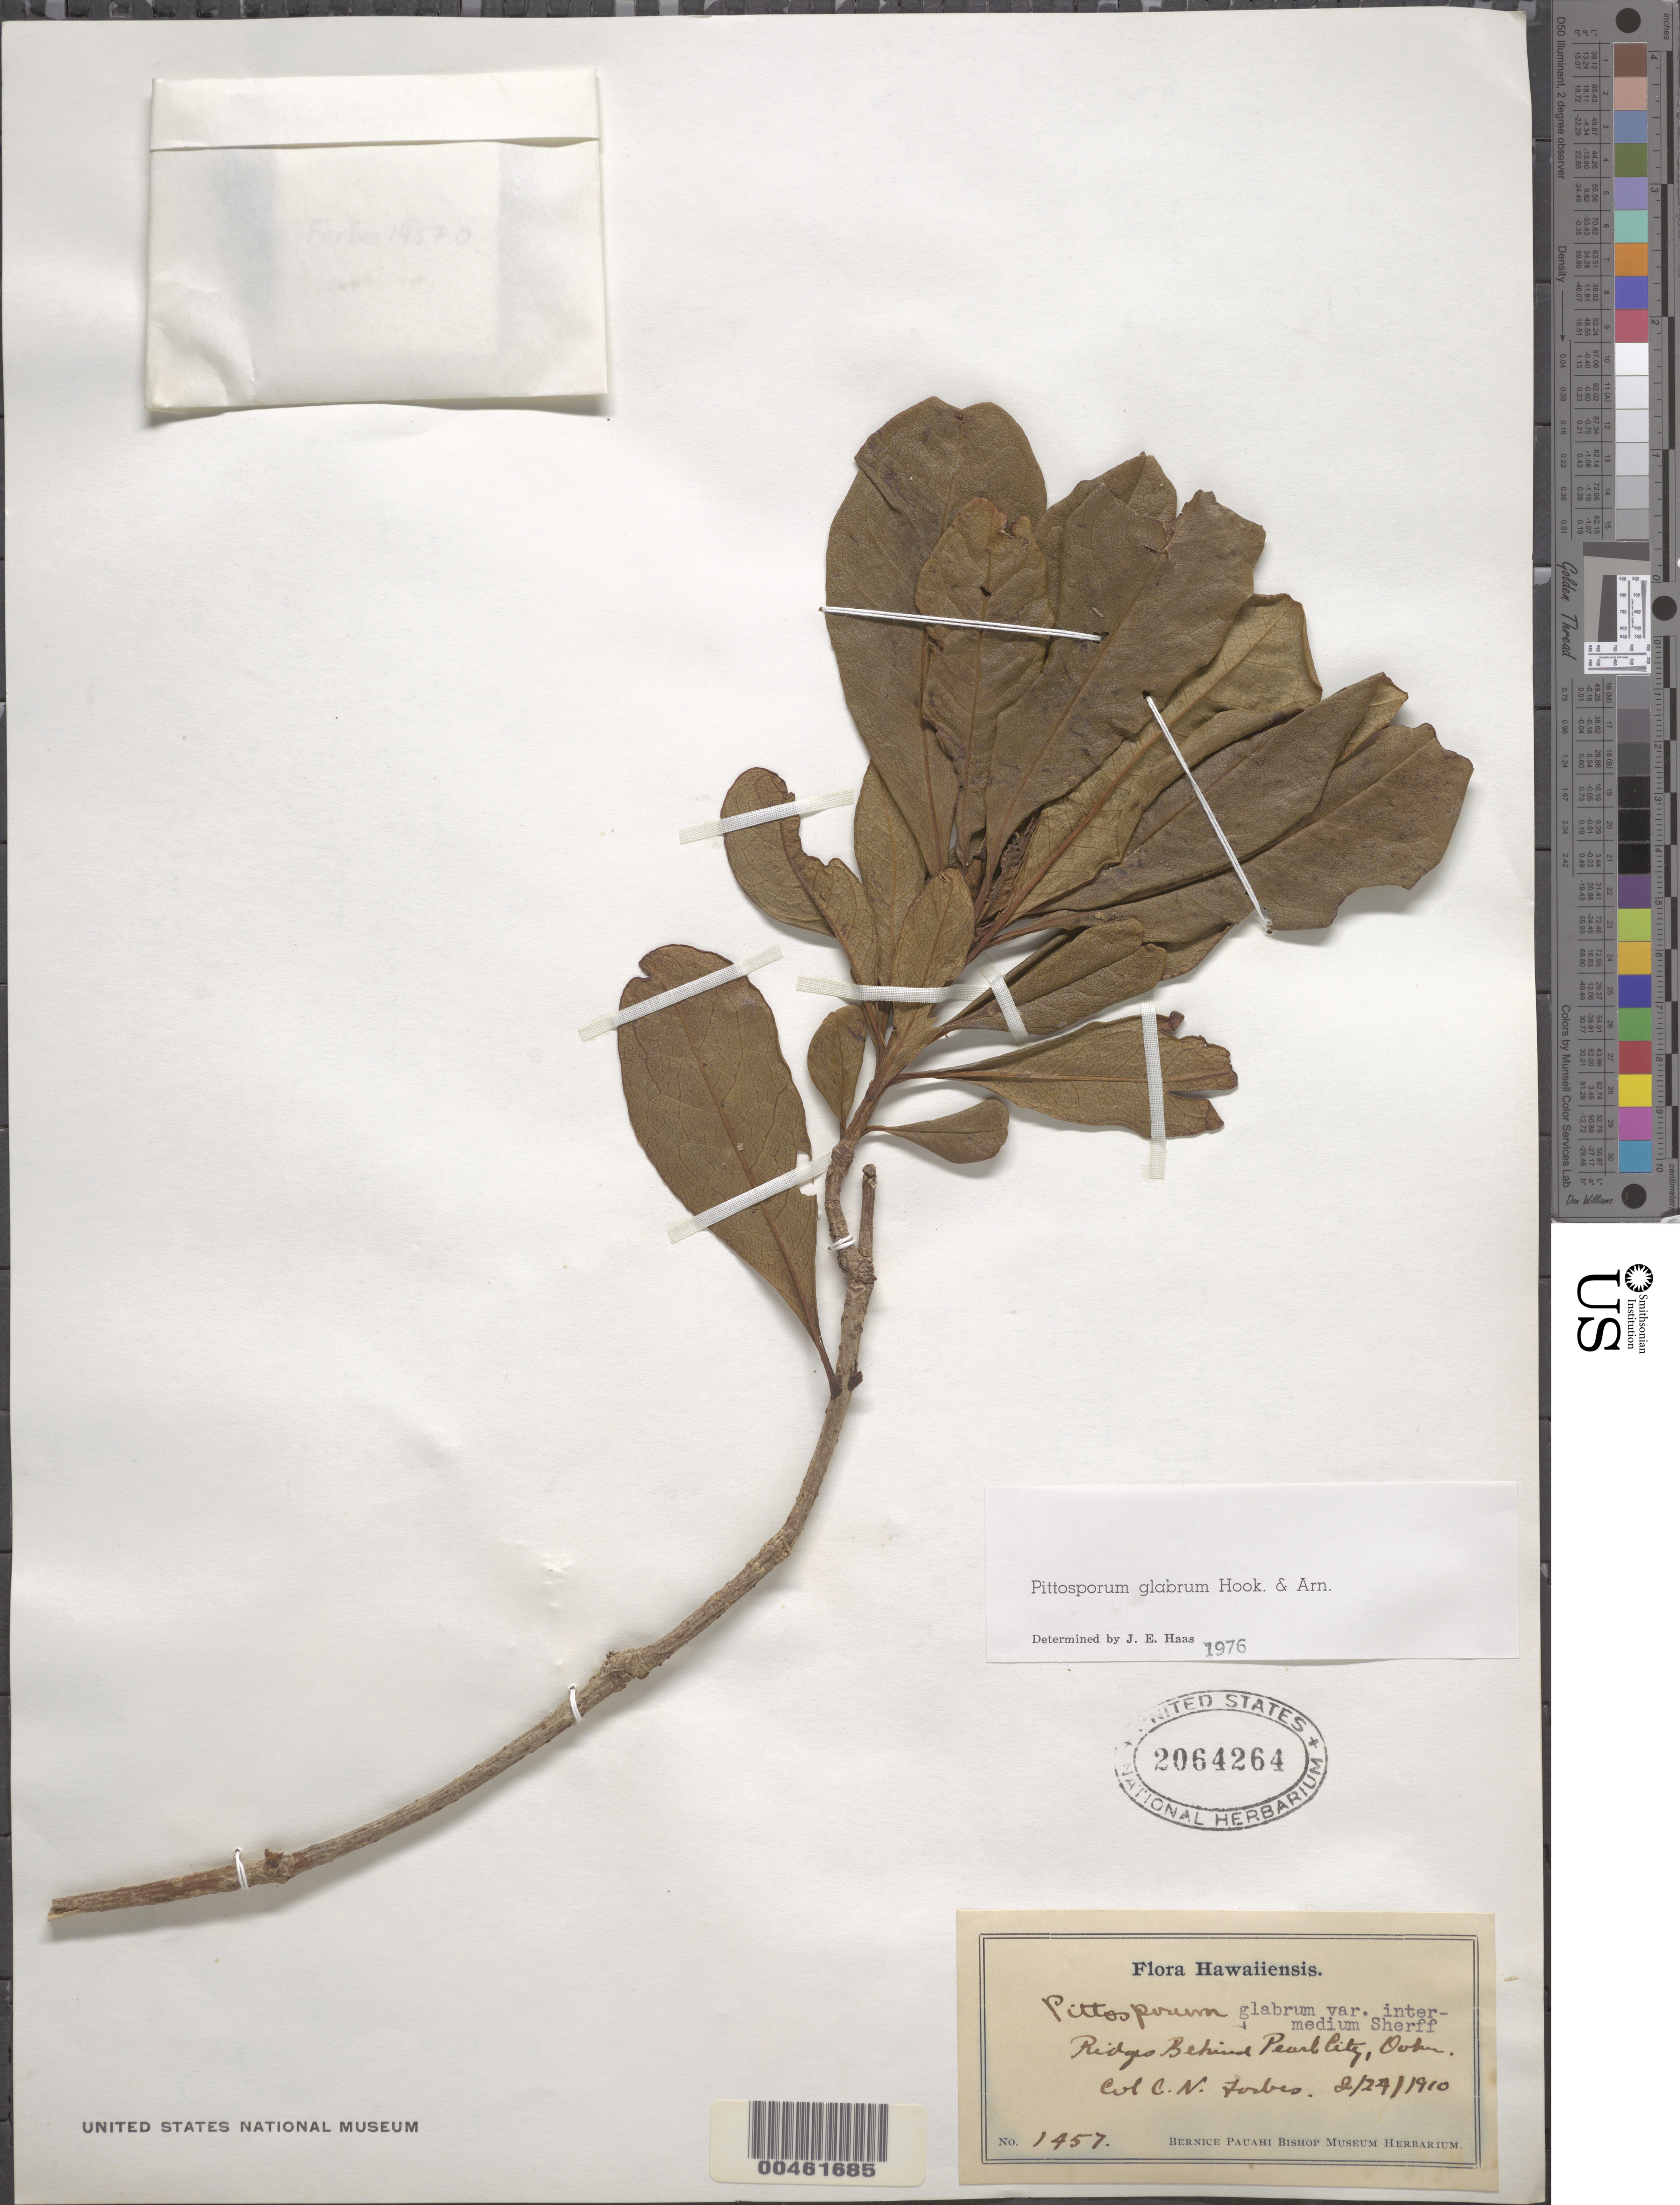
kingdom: Plantae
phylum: Tracheophyta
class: Magnoliopsida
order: Apiales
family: Pittosporaceae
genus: Pittosporum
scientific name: Pittosporum glabrum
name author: Hook. & Arn.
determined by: Haas, J. E.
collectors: C. N. Forbes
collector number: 1457.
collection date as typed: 24 Feb 1910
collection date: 1910-02-24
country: United States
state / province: Hawaii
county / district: Honolulu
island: Oahu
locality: Ridges behind Pearl City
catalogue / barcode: US 2064264